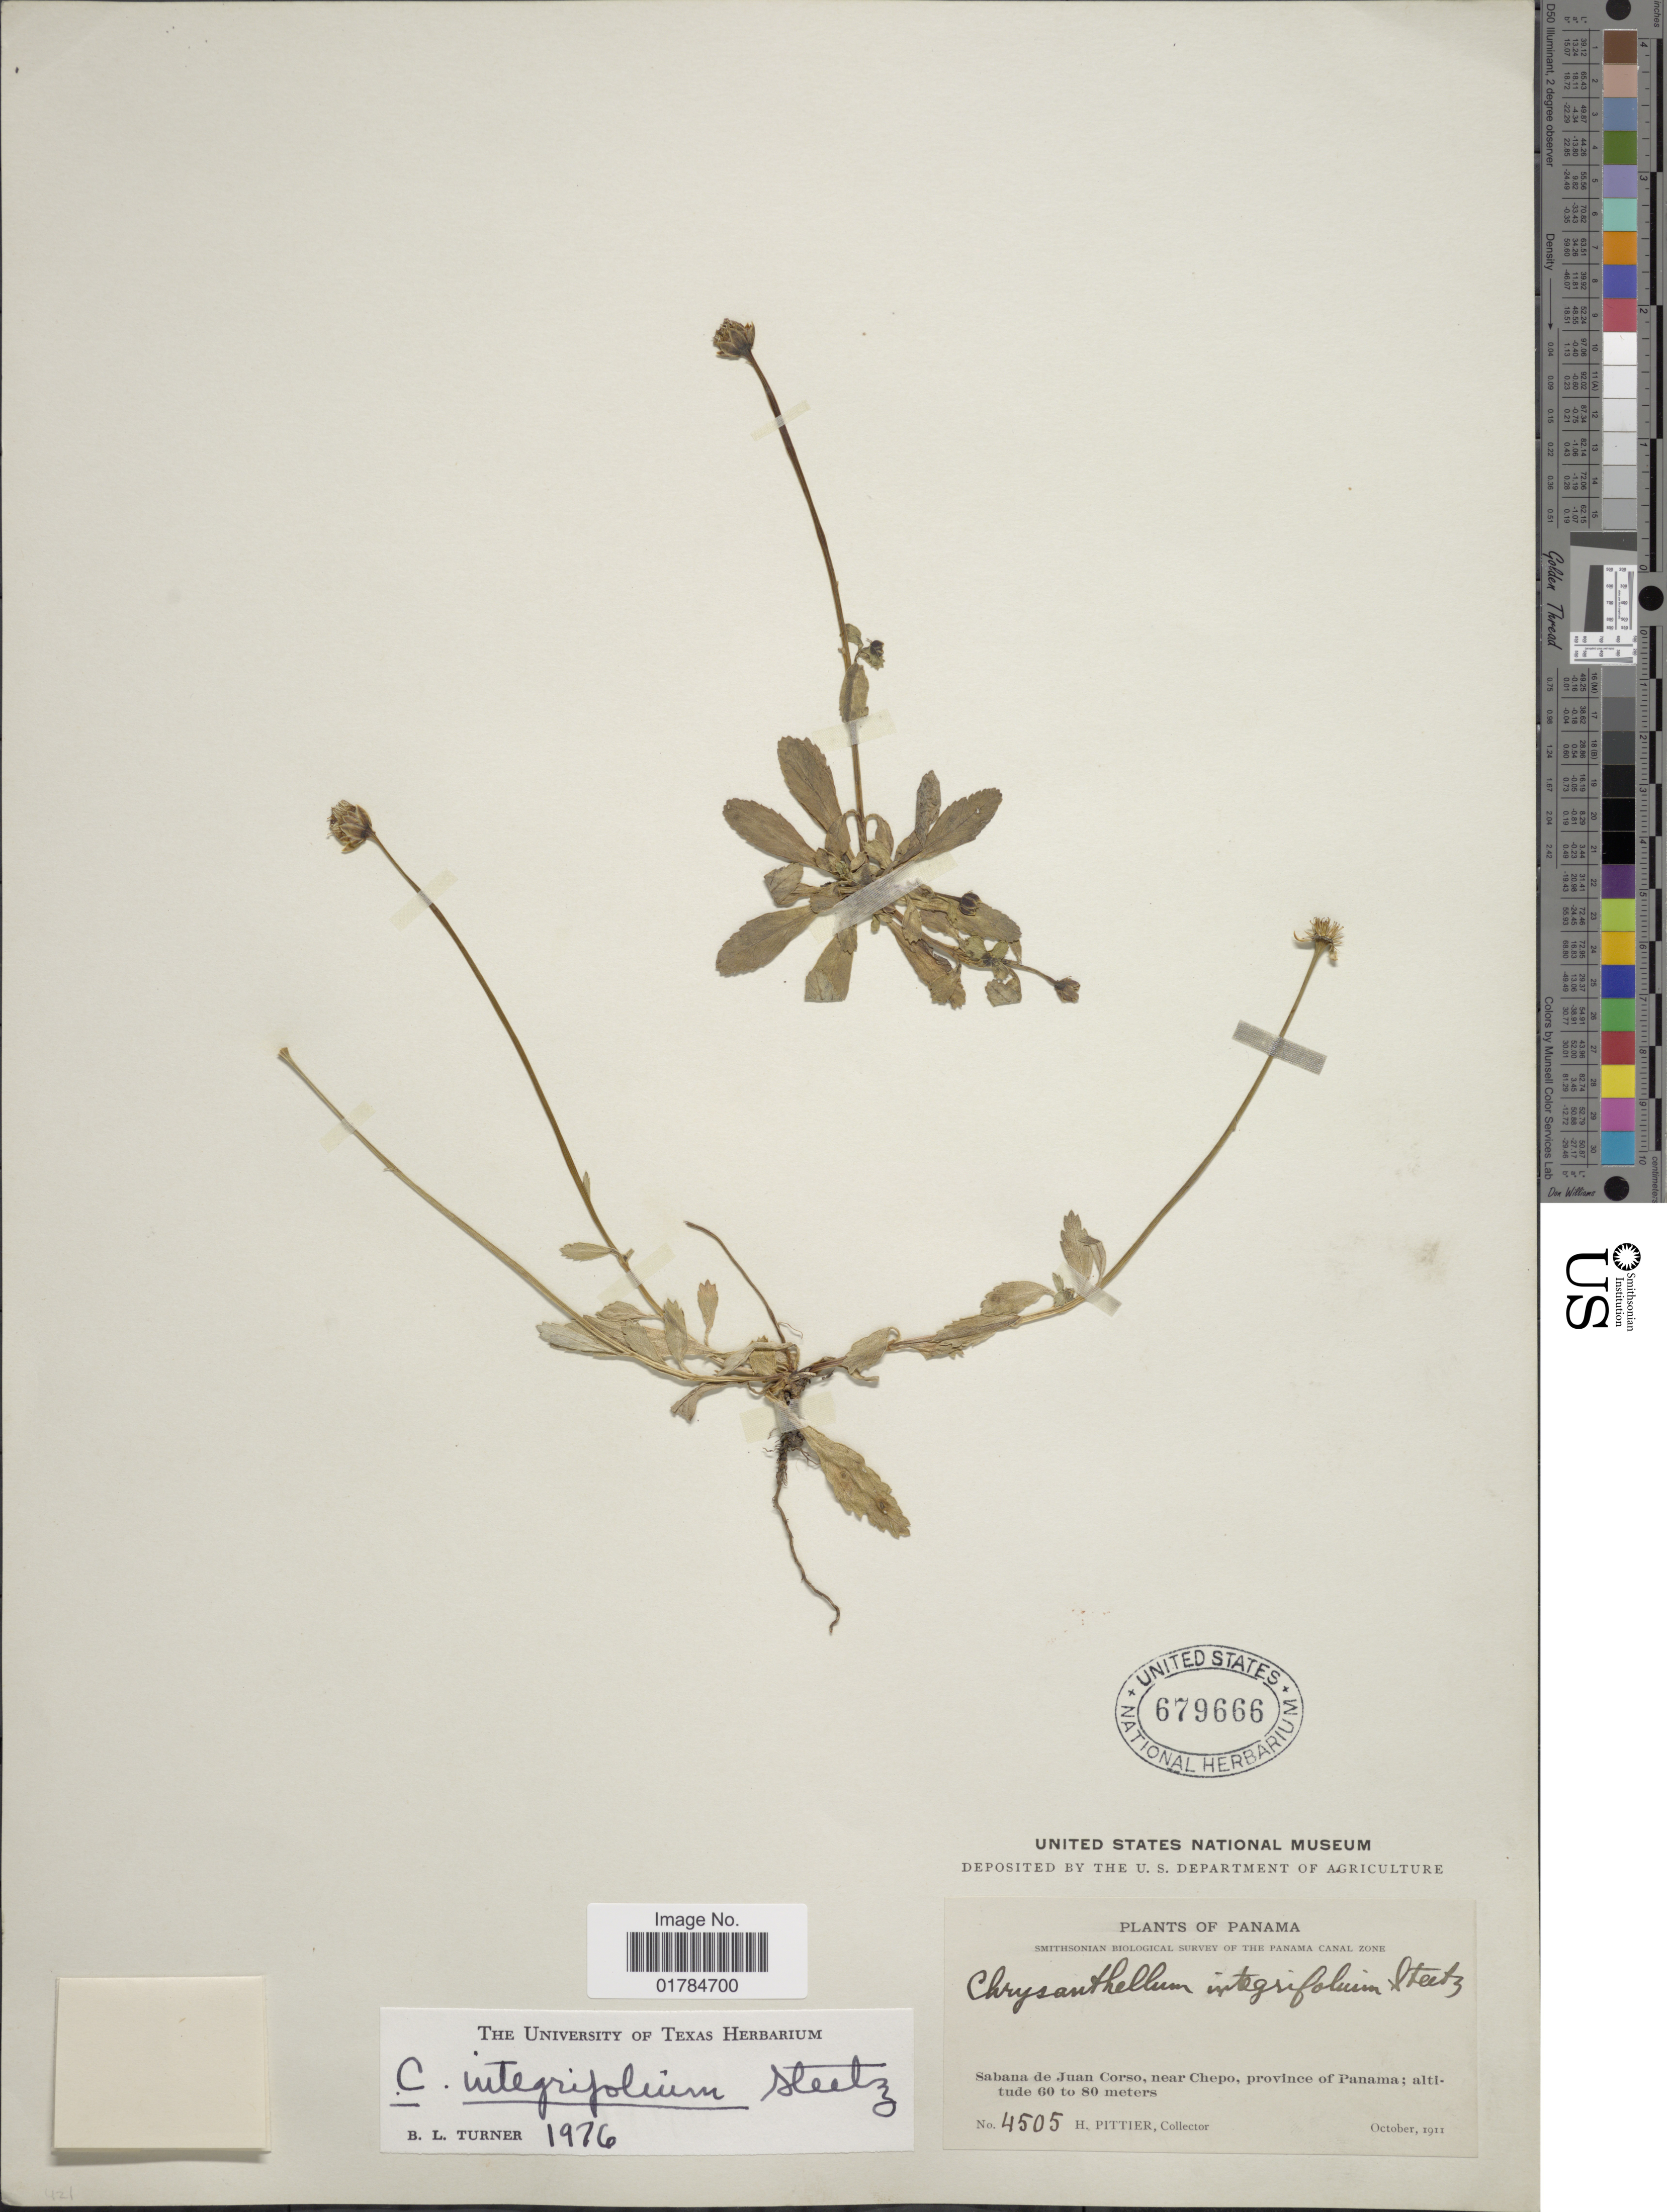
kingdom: Plantae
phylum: Tracheophyta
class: Magnoliopsida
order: Asterales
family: Asteraceae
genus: Chrysanthellum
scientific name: Chrysanthellum integrifolium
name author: Steetz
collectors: H. F. Pittier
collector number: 4505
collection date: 1911-10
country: Panama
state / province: Panamá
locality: Sabana de Juan Corso, near Chepo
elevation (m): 60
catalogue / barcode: US 679666